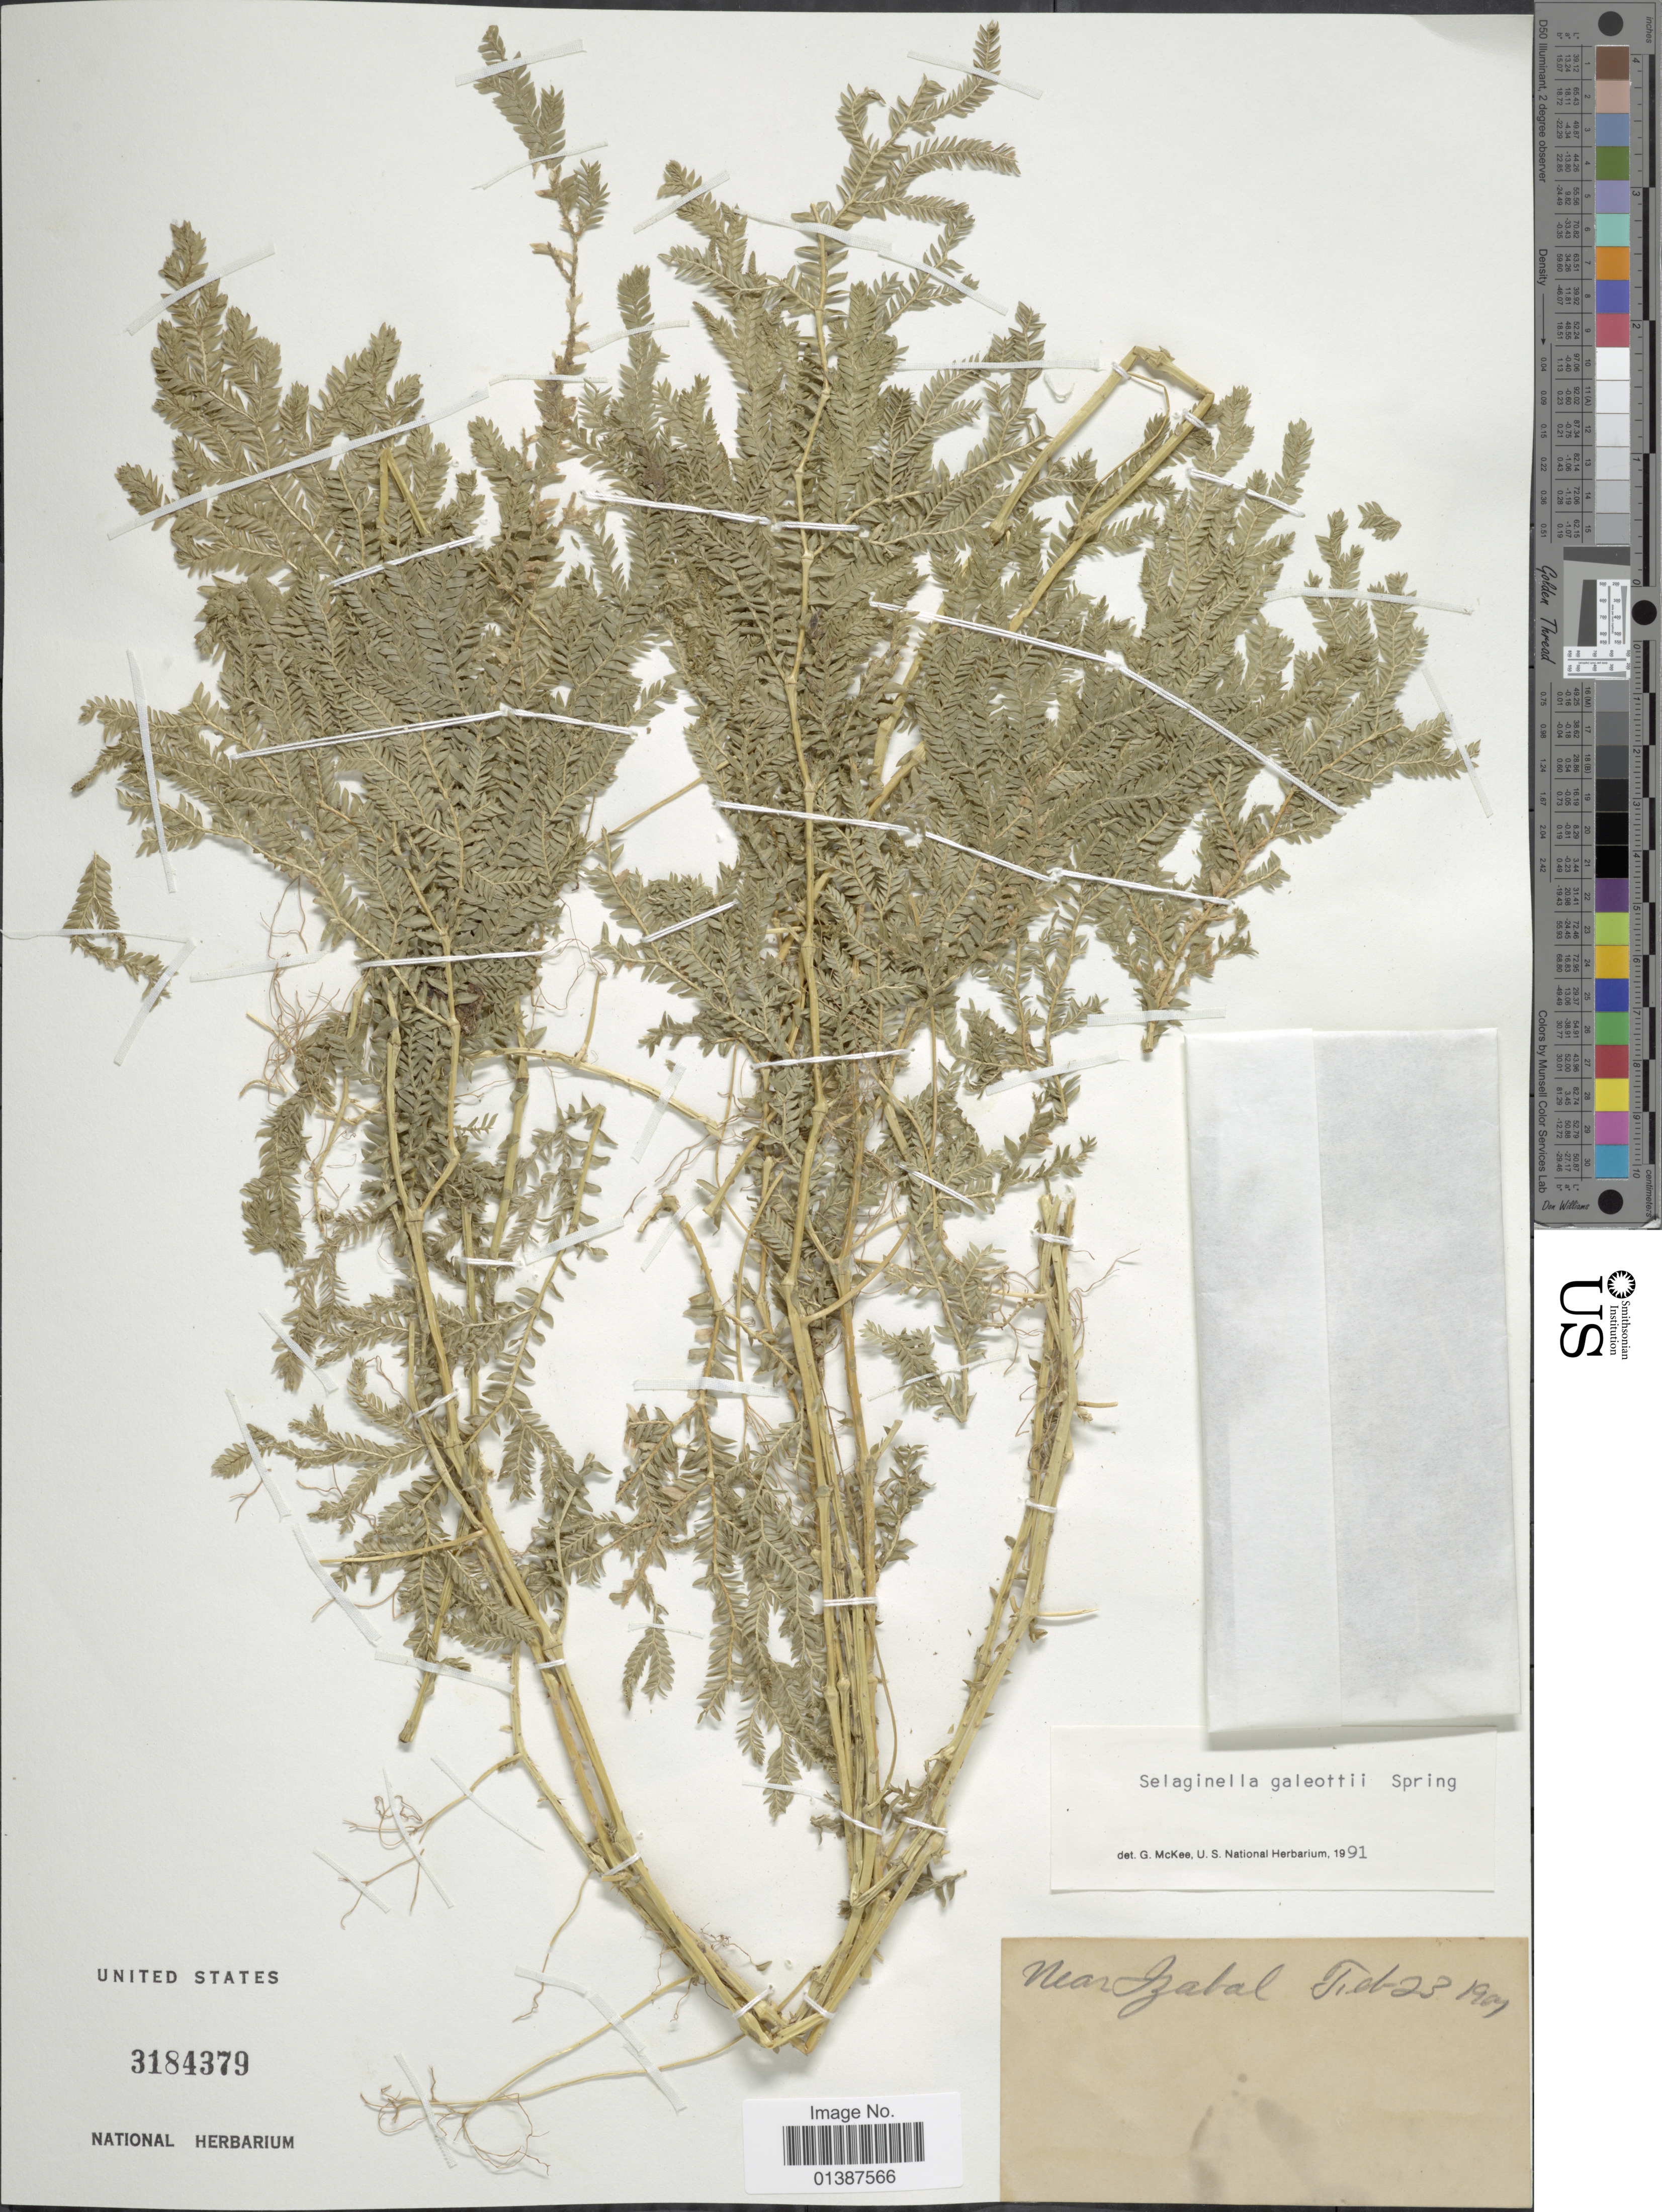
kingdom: Plantae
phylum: Tracheophyta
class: Lycopodiopsida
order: Selaginellales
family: Selaginellaceae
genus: Selaginella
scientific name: Selaginella galeottii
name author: Spring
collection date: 1901-02-23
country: Guatemala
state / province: Izabal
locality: Near Izabal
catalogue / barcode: US 3184379